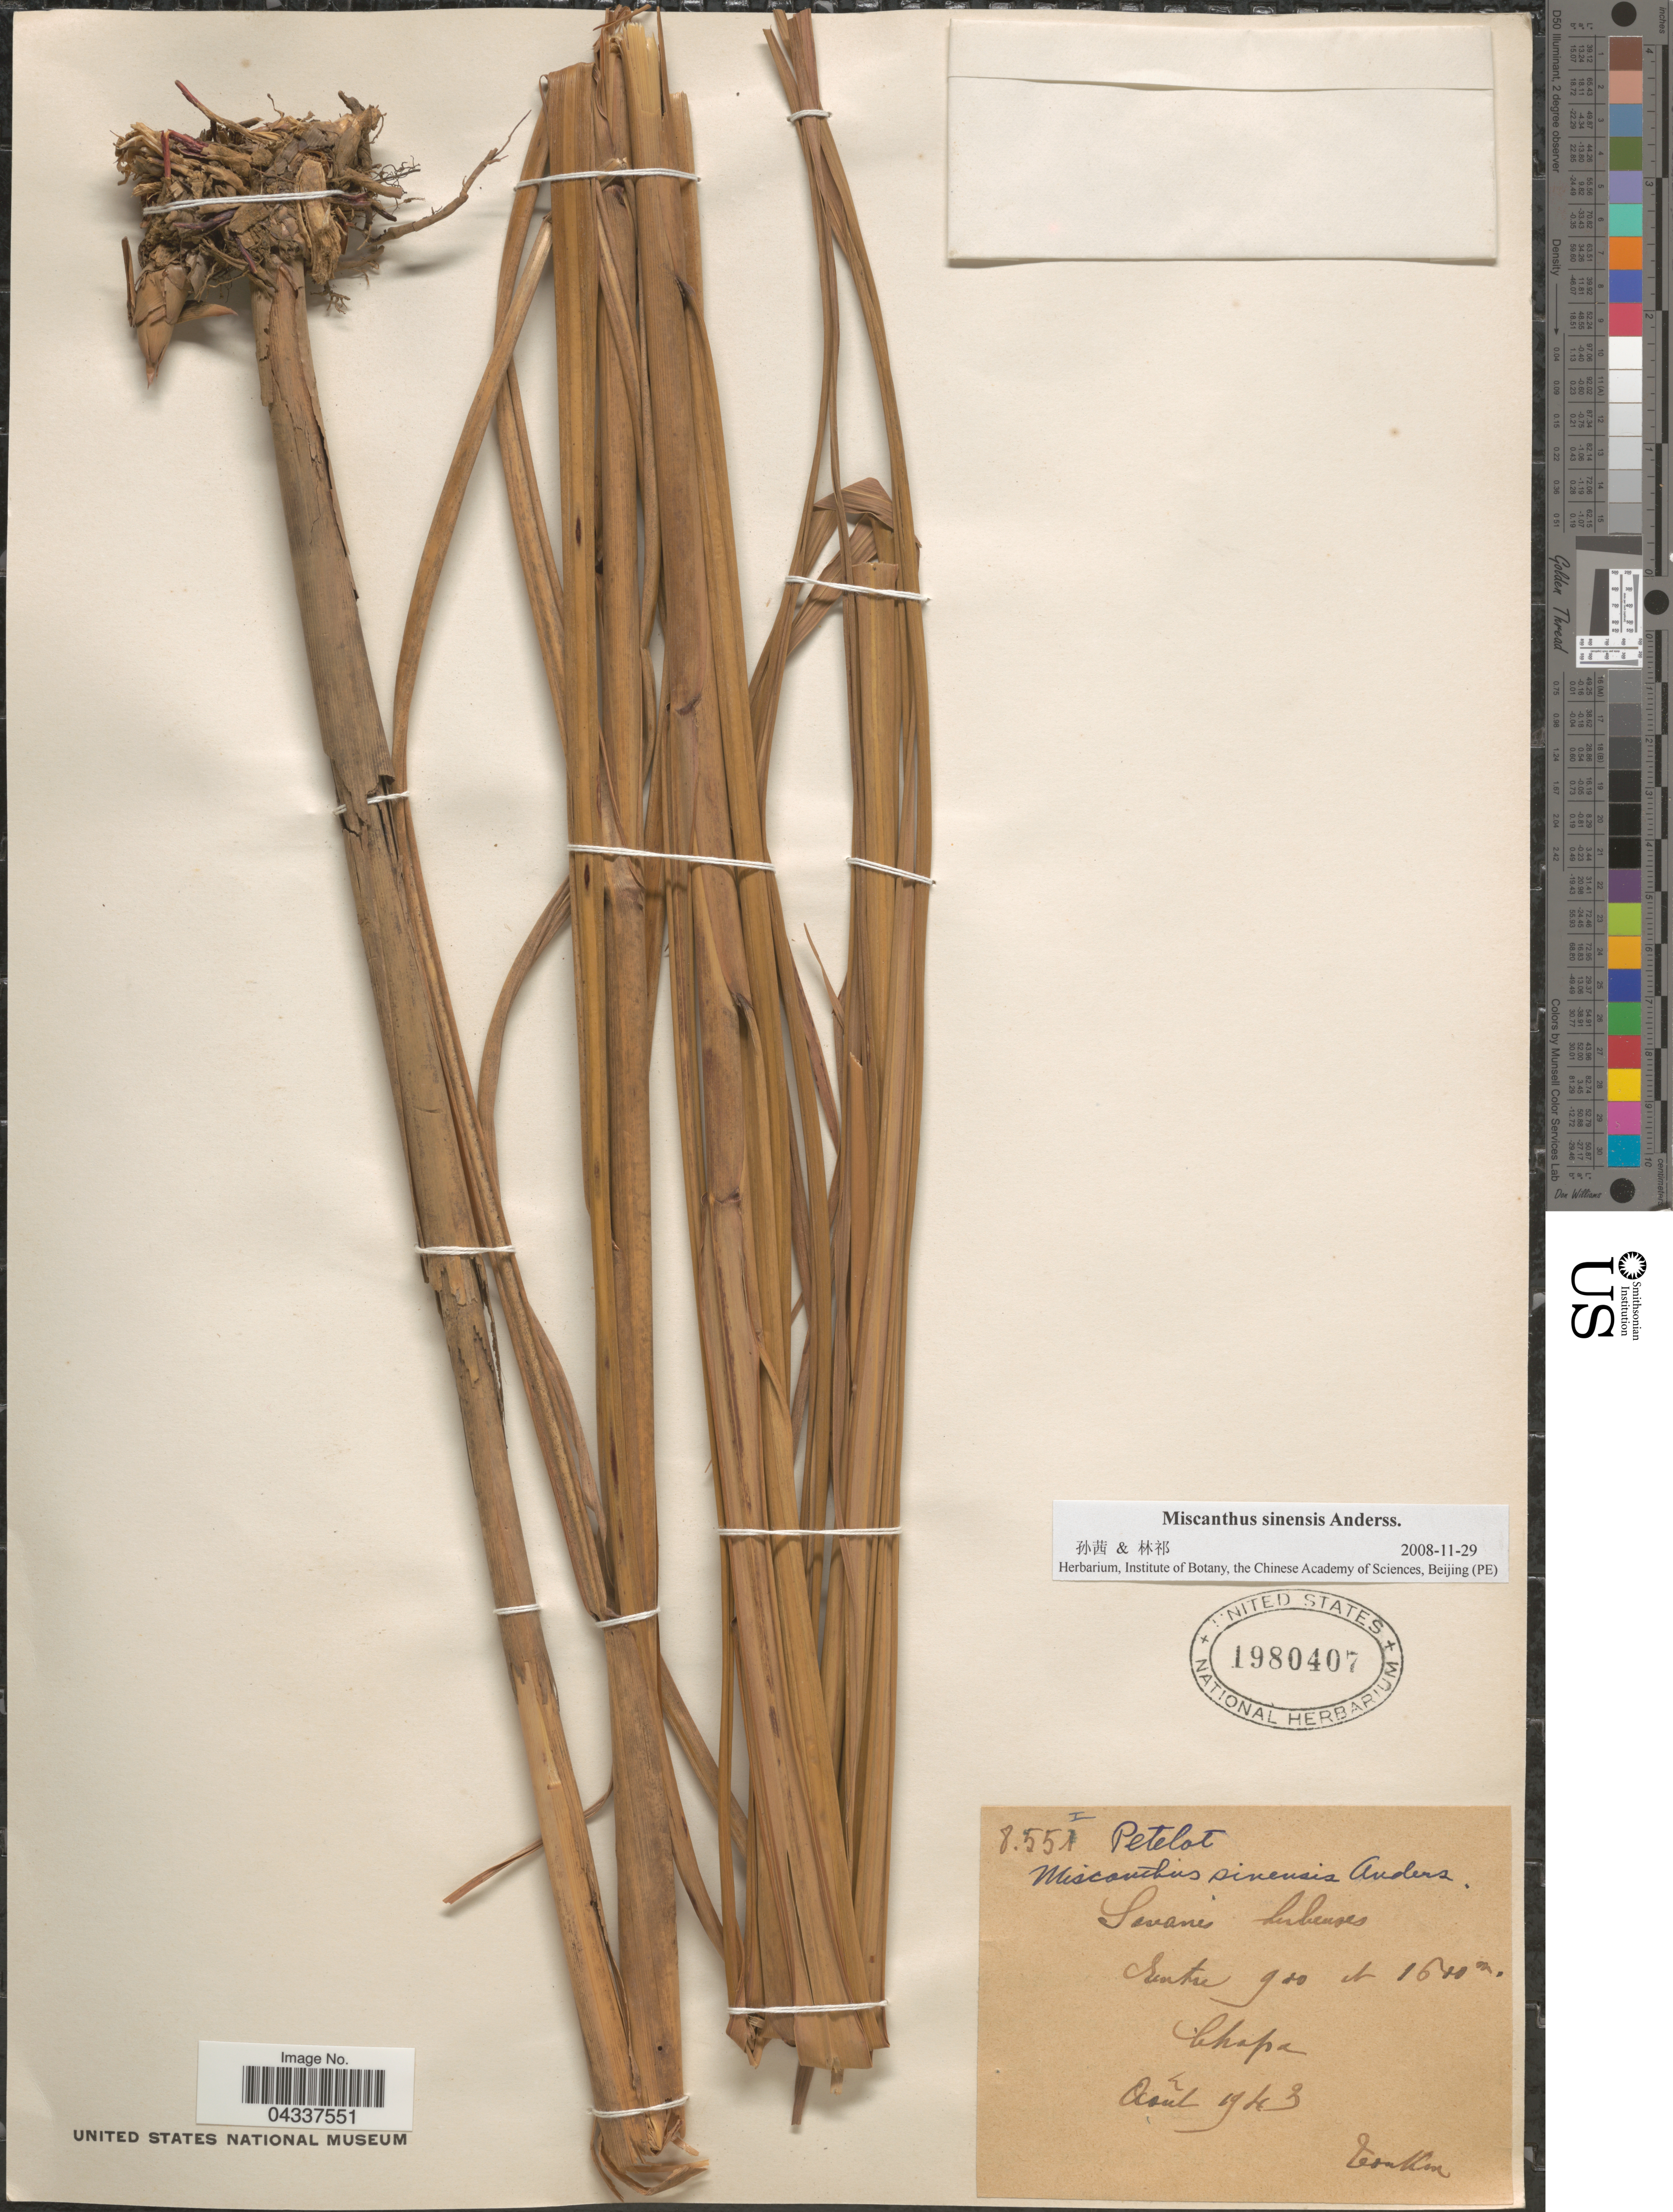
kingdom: Plantae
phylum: Tracheophyta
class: Liliopsida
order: Poales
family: Poaceae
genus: Miscanthus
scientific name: Miscanthus sinensis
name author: Andersson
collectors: Pételot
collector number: I8551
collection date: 1943-08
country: Vietnam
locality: Savanes herbeuses. Chapa. Tonkin.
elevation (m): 900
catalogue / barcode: US 1980407